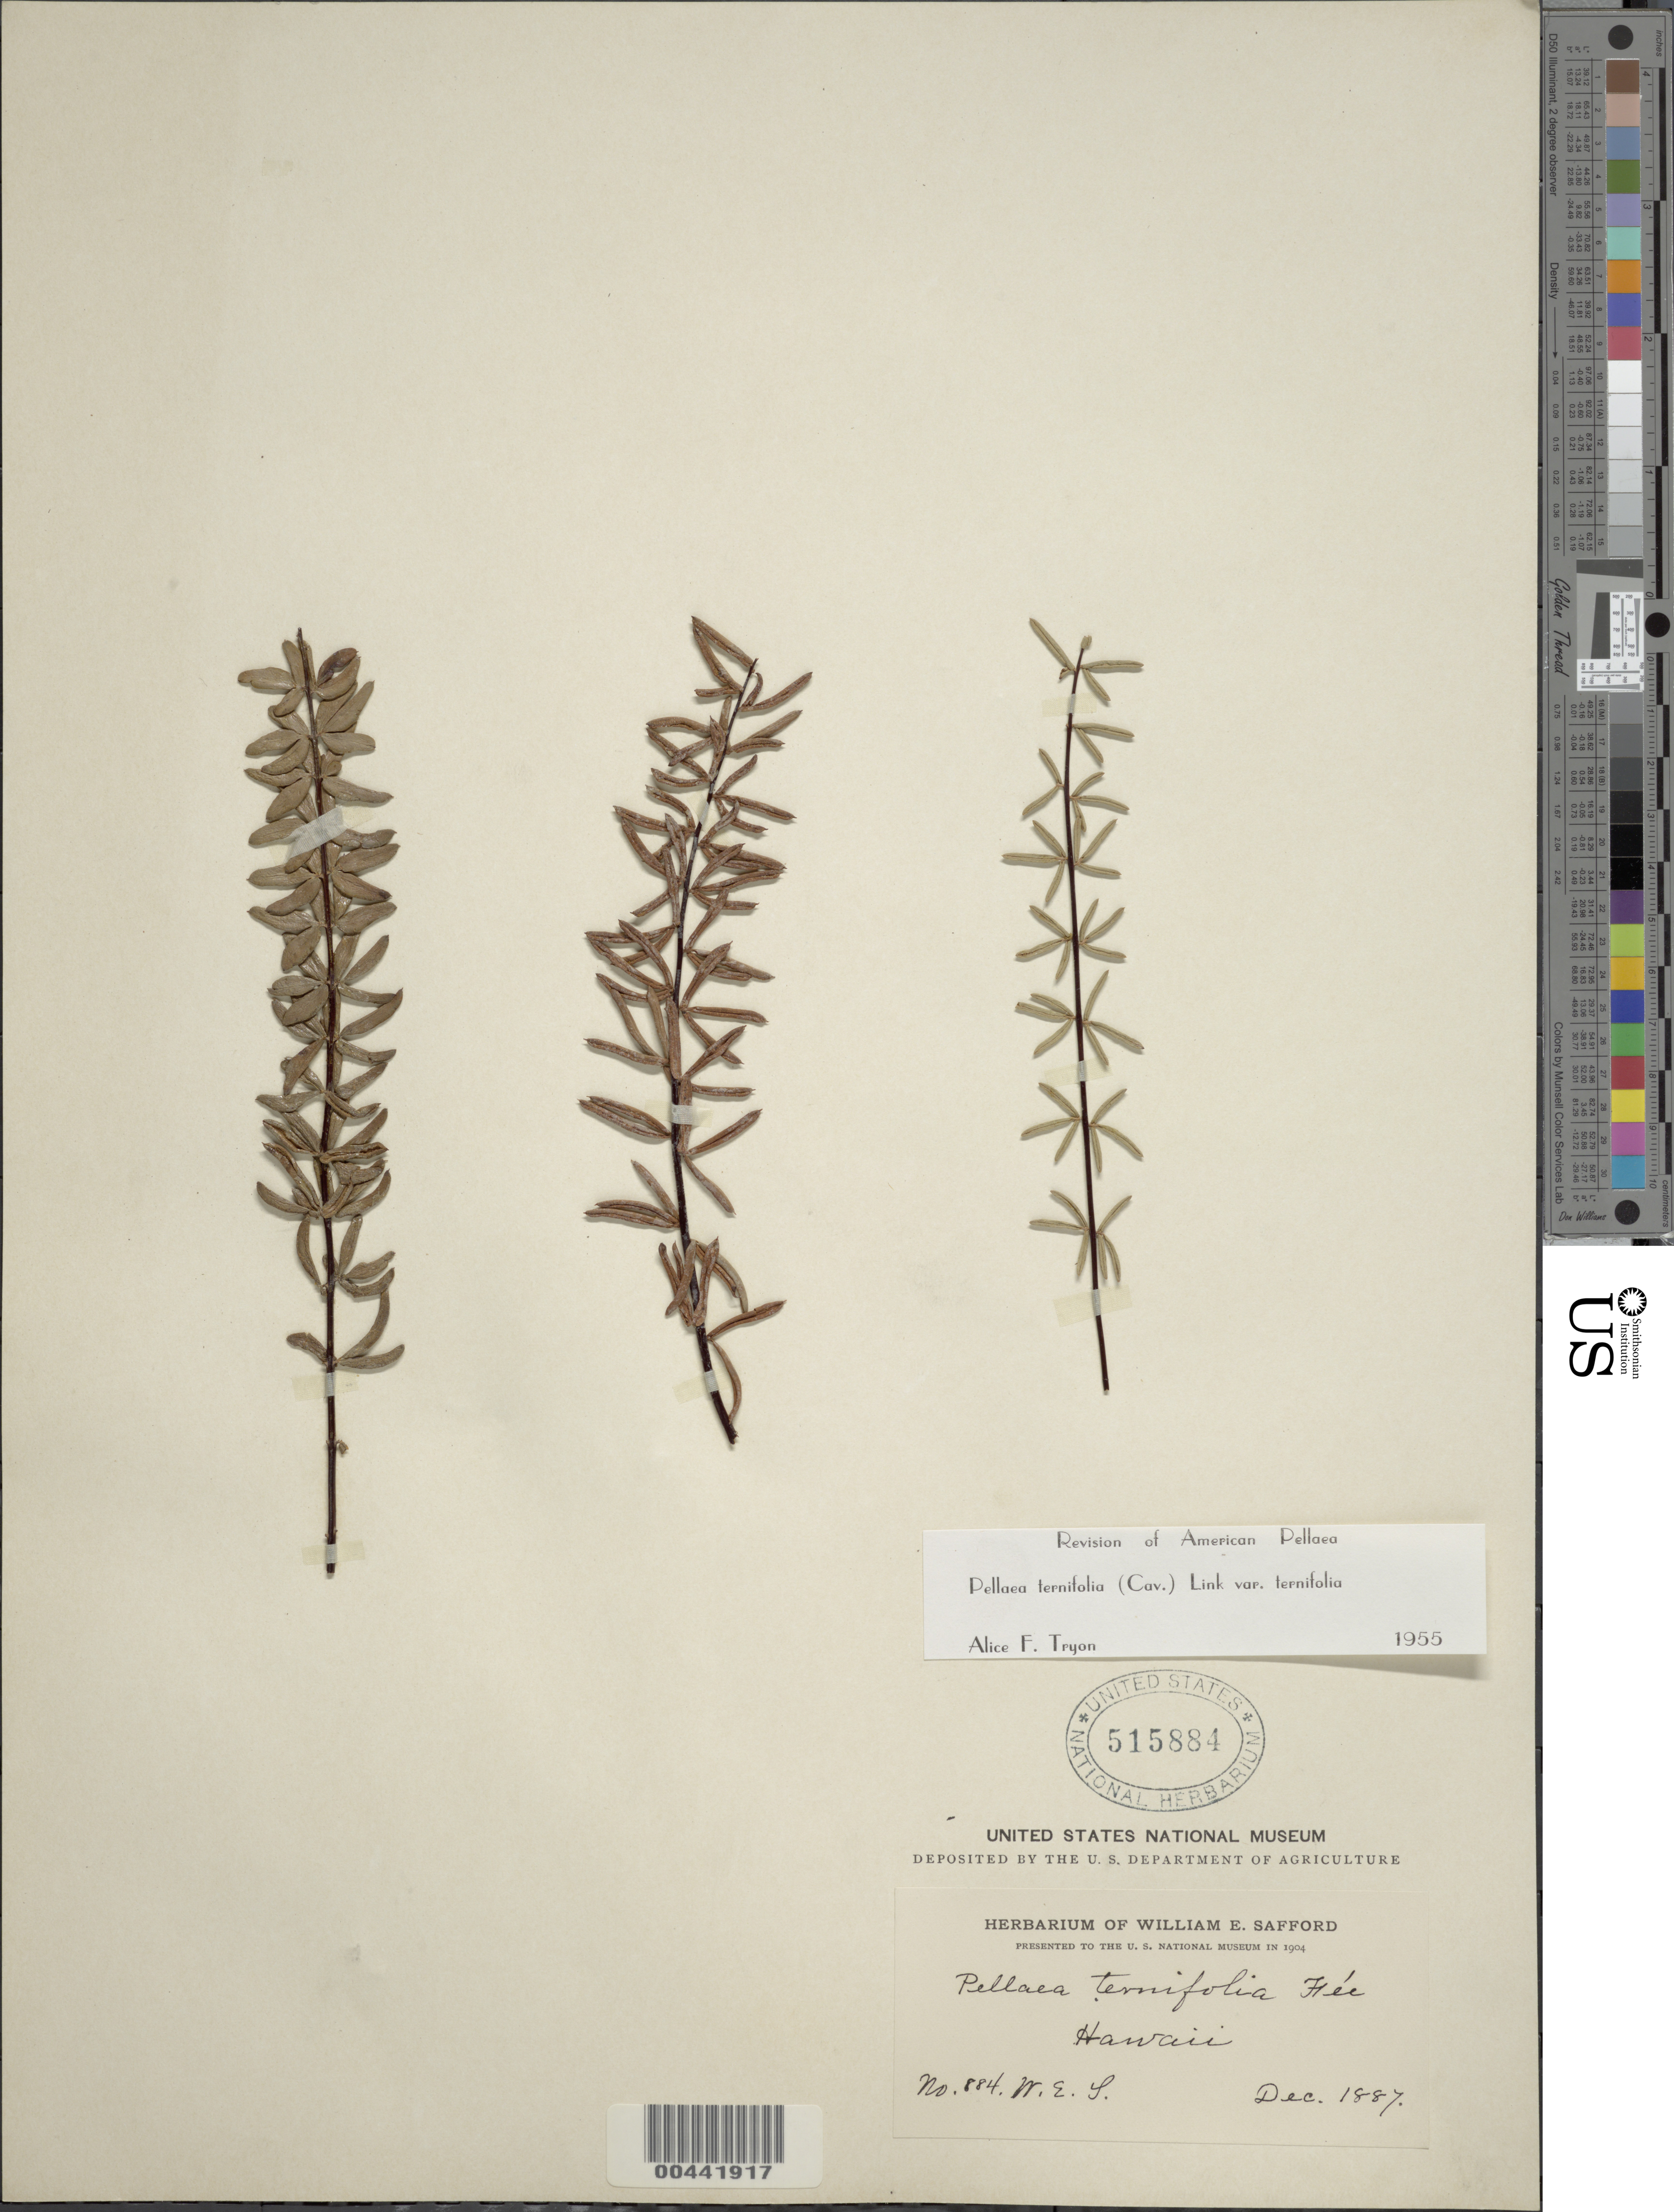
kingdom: Plantae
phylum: Tracheophyta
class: Polypodiopsida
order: Polypodiales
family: Pteridaceae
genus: Pellaea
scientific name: Pellaea ternifolia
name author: (Cav.) Link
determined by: Tryon, A. F.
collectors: W. E. Safford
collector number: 884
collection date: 1887-12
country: United States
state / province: Hawaii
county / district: Hawaii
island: Hawaii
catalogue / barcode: US 515884